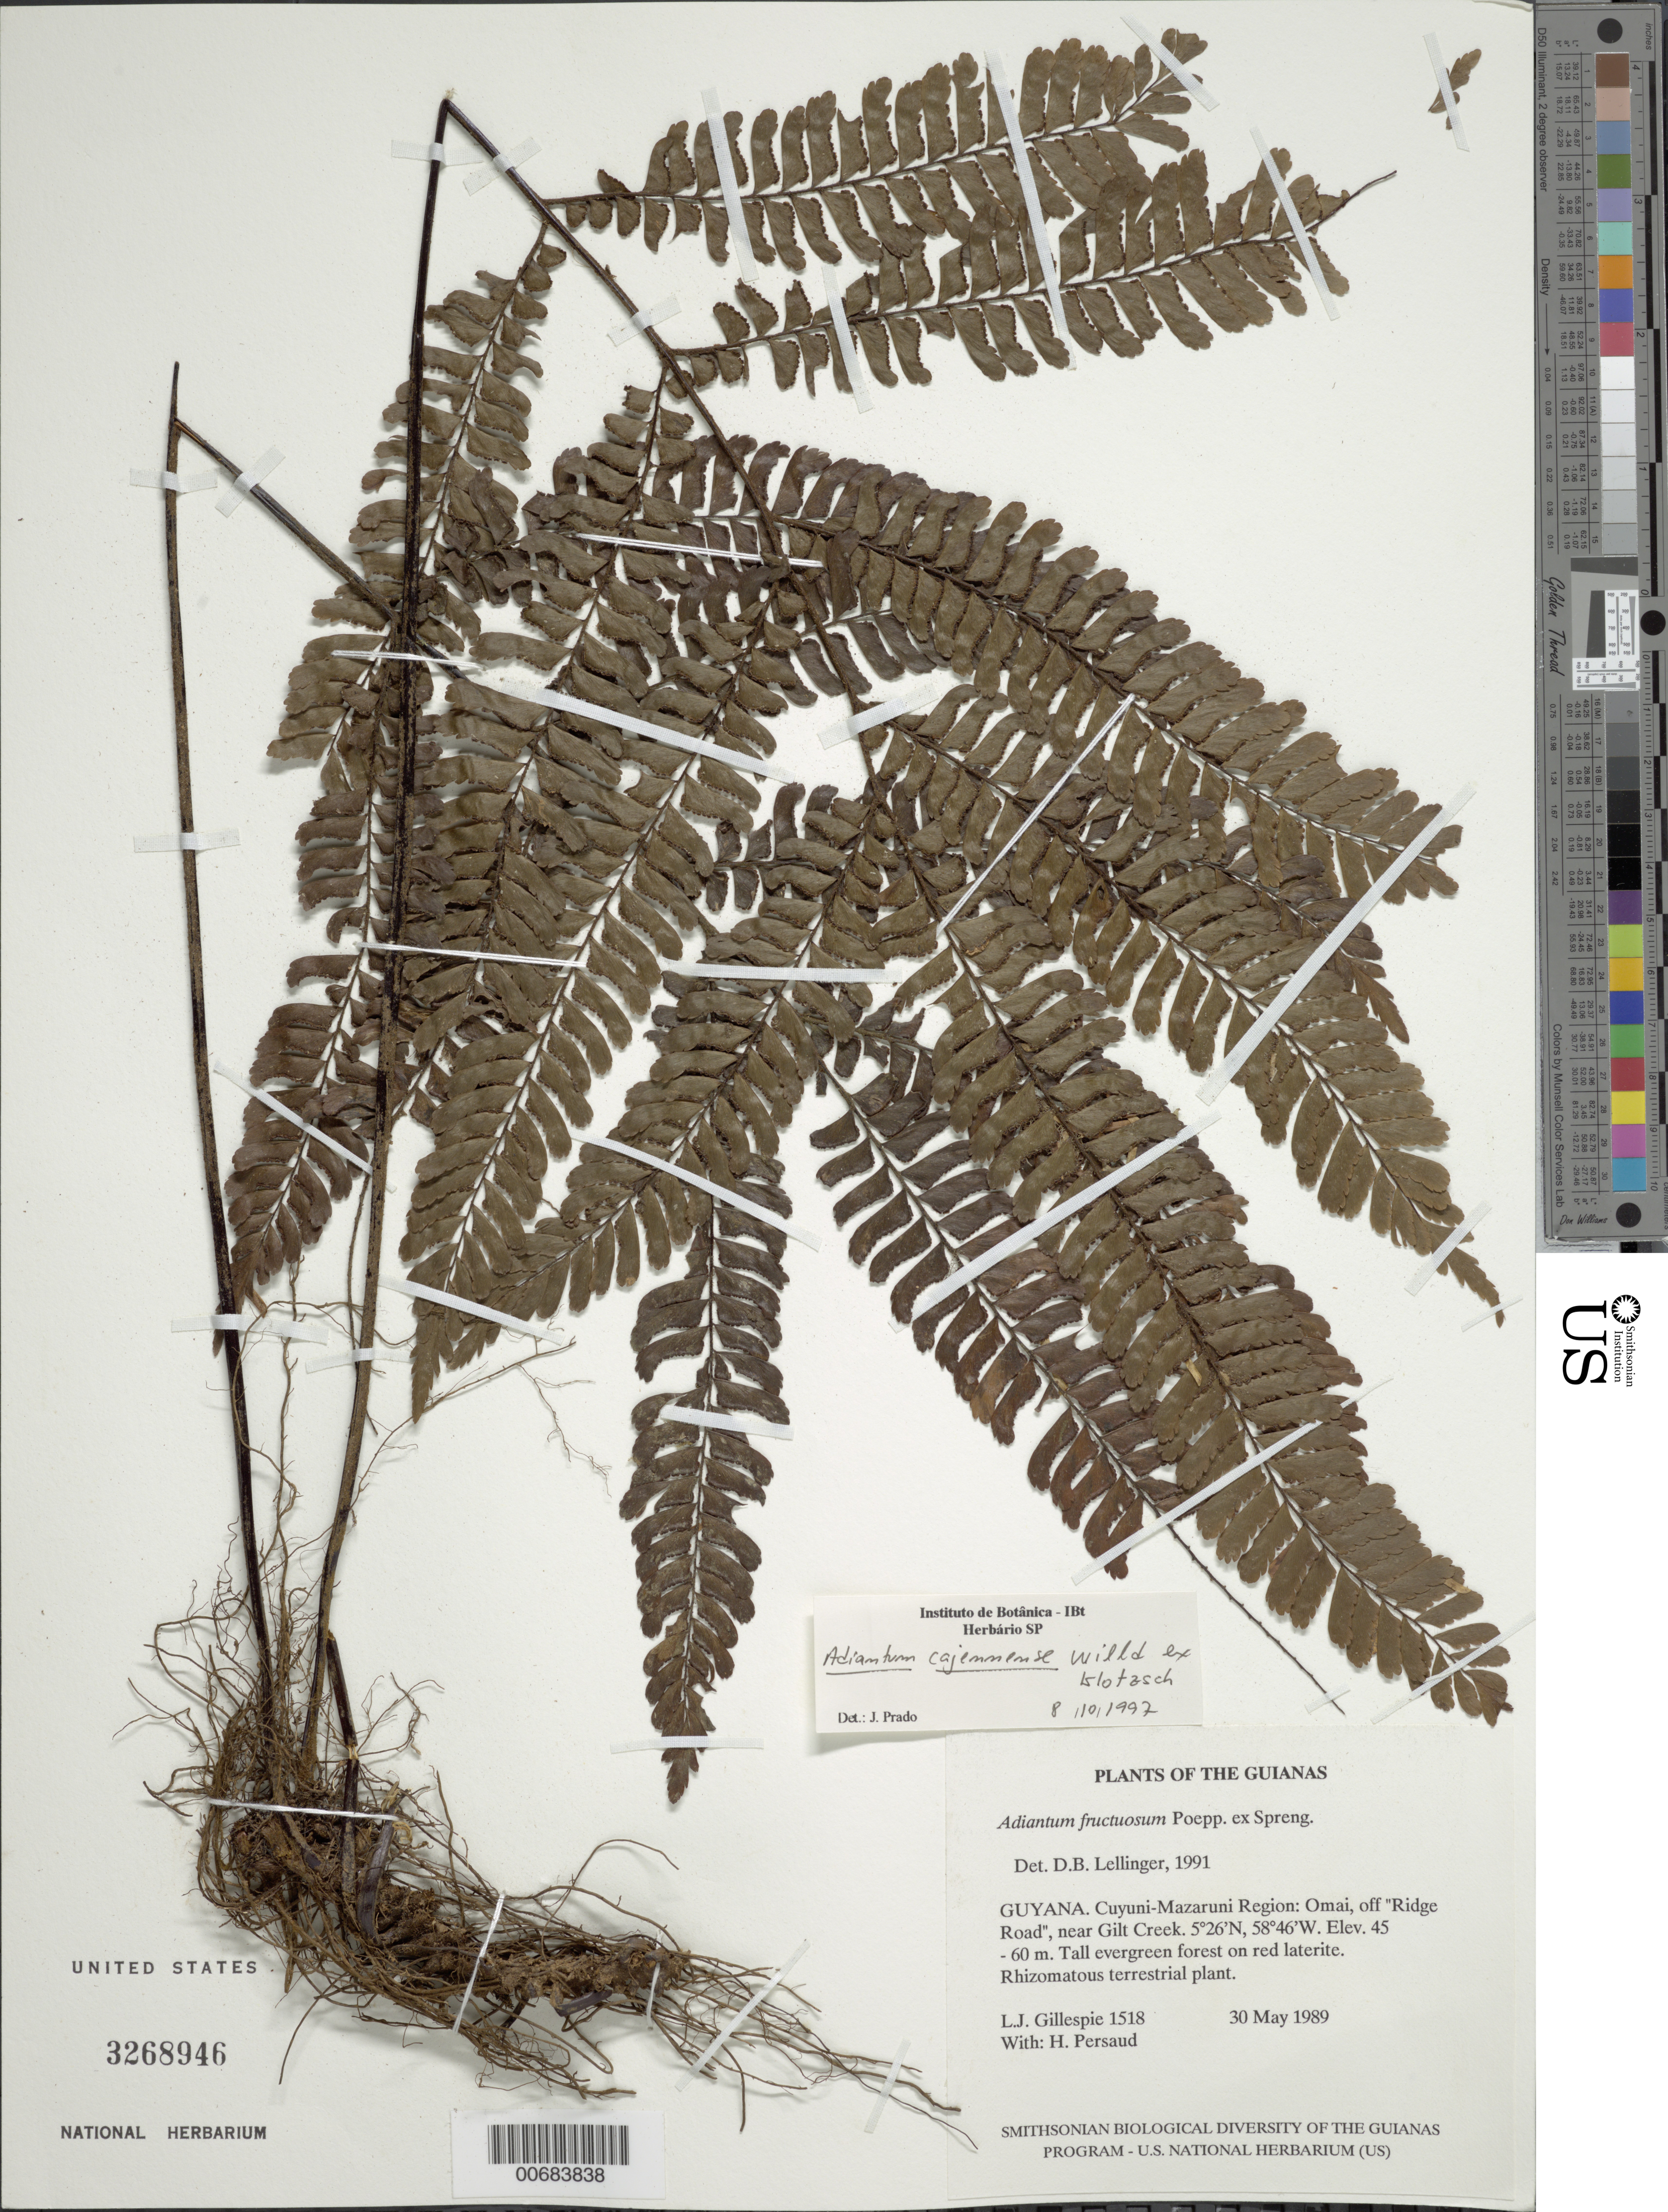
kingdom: Plantae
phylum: Tracheophyta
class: Polypodiopsida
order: Polypodiales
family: Pteridaceae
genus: Adiantum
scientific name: Adiantum cajennense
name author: Willd. ex Klotzsch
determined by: Prado, J.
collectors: L. J. Gillespie & H. Persaud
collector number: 1518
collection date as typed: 30 May 1989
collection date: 1989-05-30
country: Guyana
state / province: Cuyuni-Mazaruni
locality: Omai, off "Ridge Road", near Gilt Creek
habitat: Tall evergreen forest on red laterite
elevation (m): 45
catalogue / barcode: US 3268946